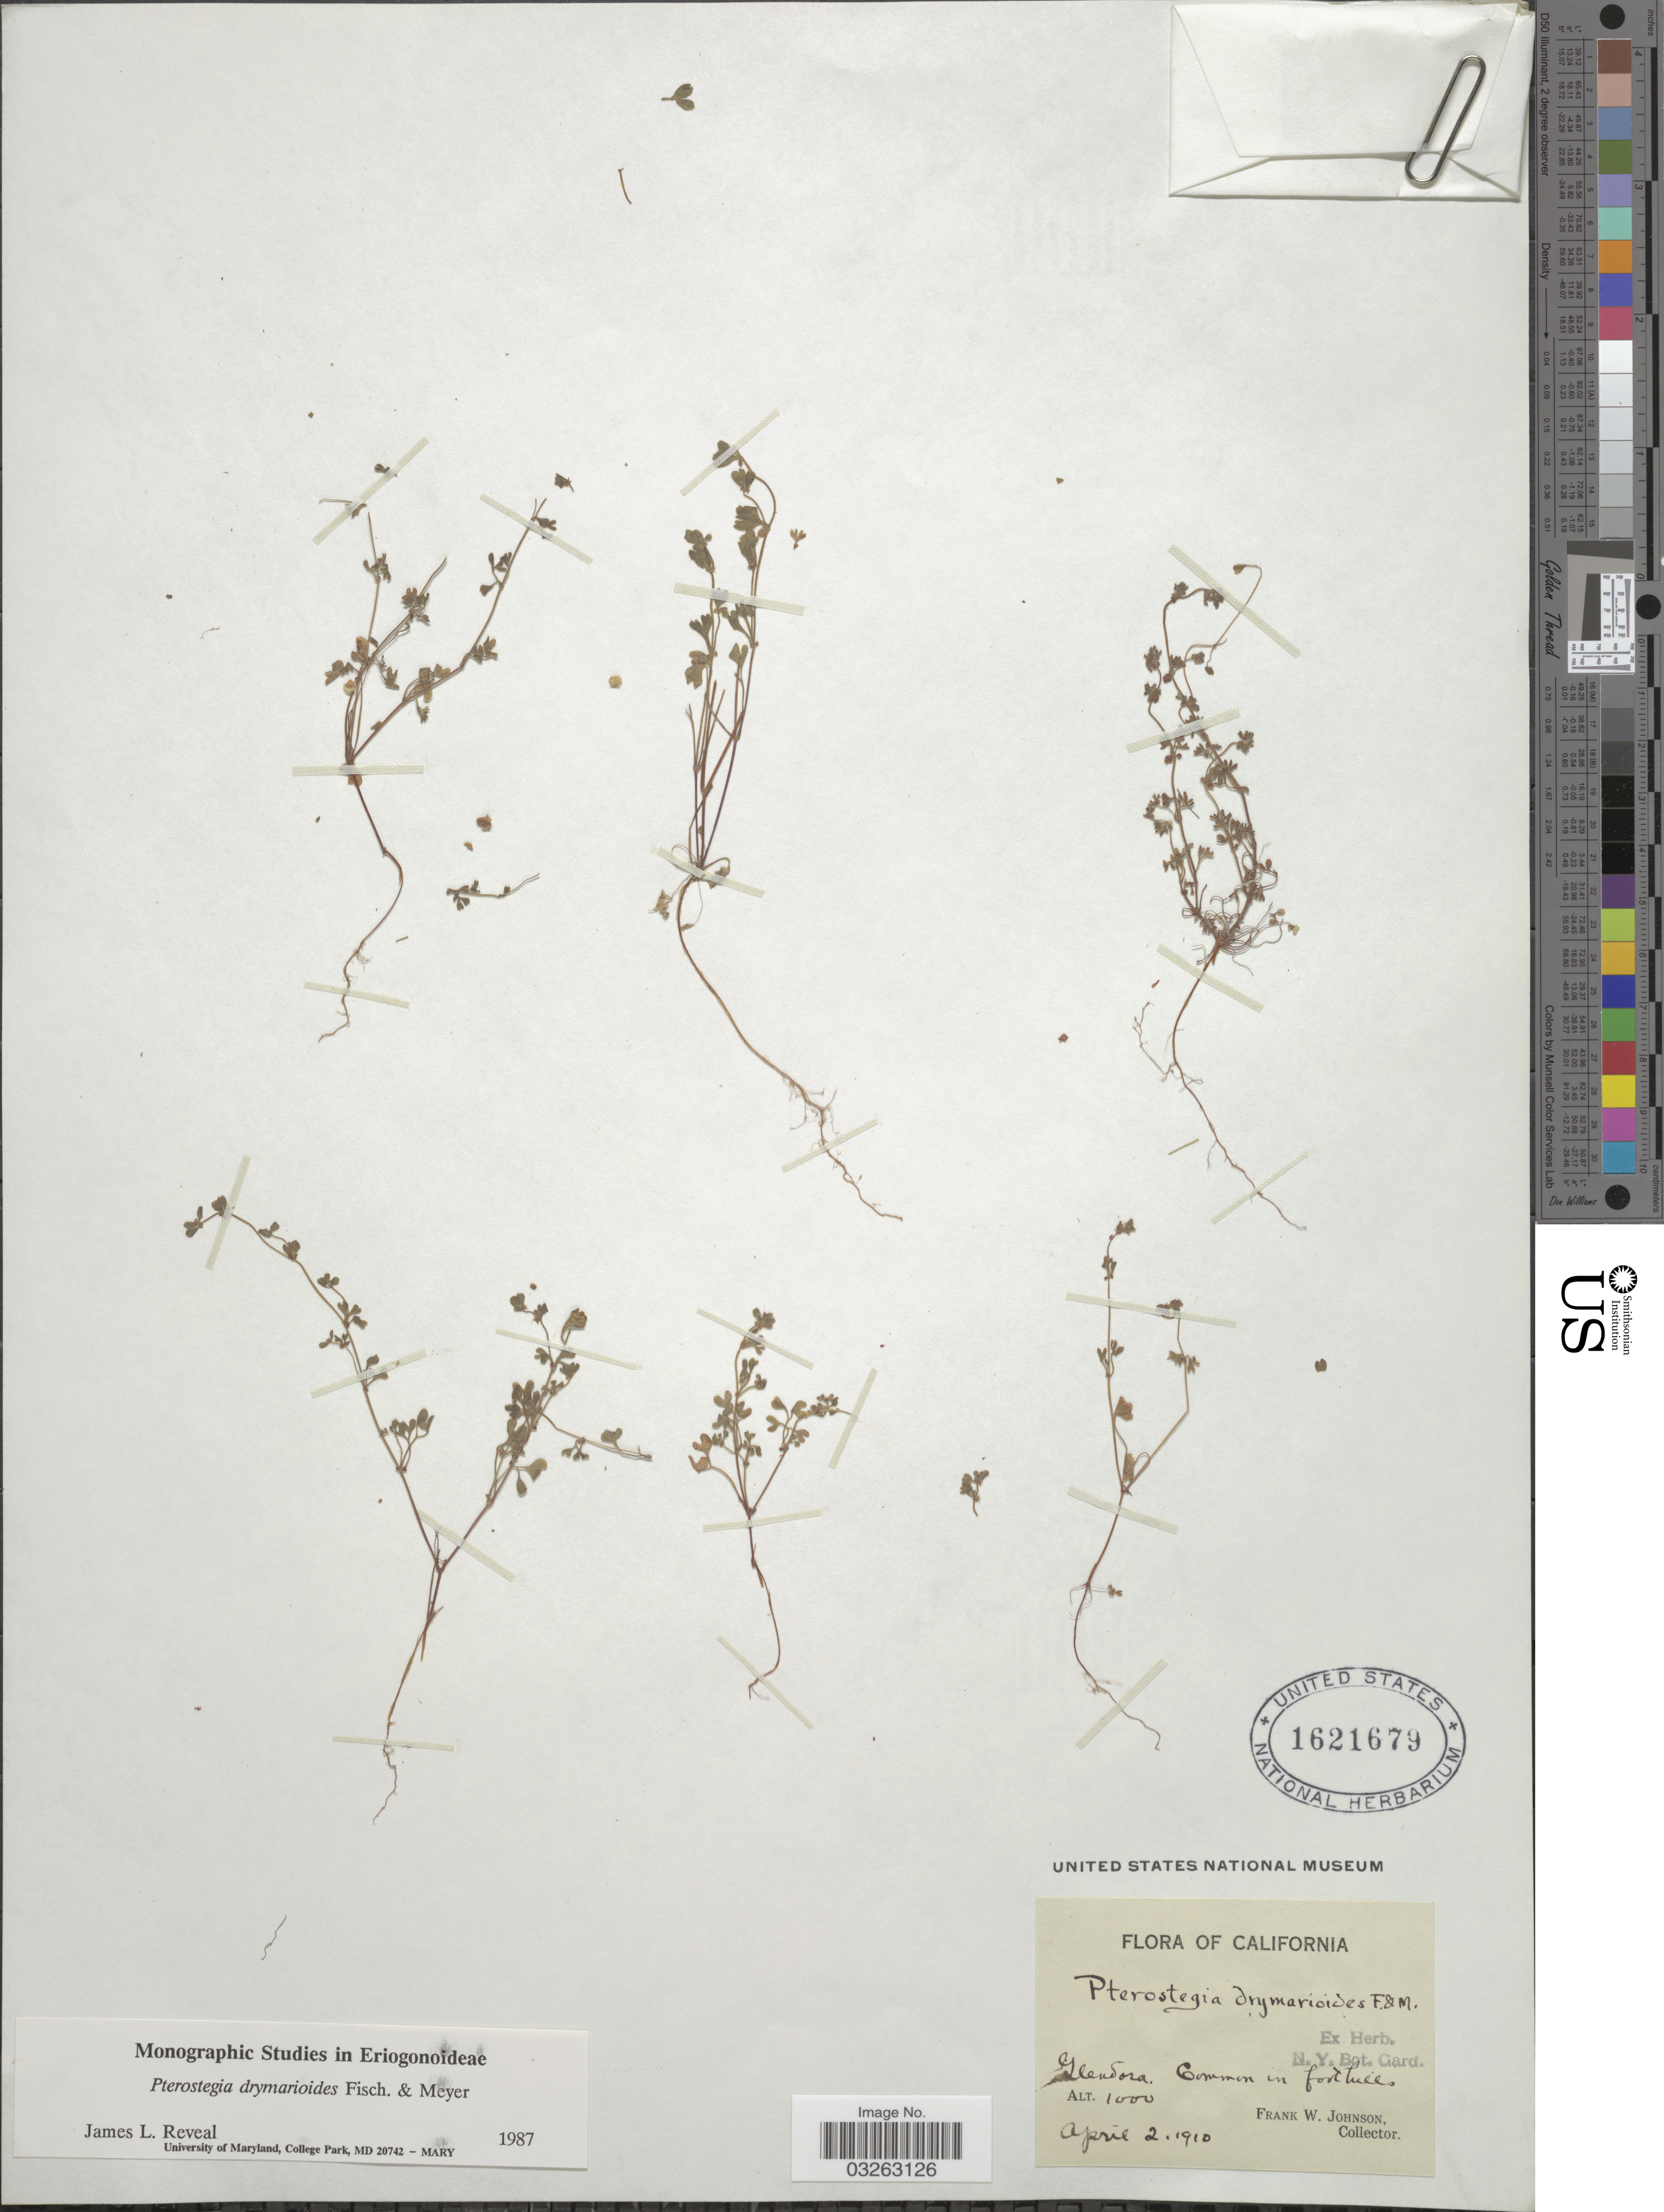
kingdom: Plantae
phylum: Tracheophyta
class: Magnoliopsida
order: Caryophyllales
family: Polygonaceae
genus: Pterostegia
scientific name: Pterostegia drymarioides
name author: Fisch. & C.A. Mey.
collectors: F. W. Johnson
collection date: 1910-04-02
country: United States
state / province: California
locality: Glendora.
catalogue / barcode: US 1621679